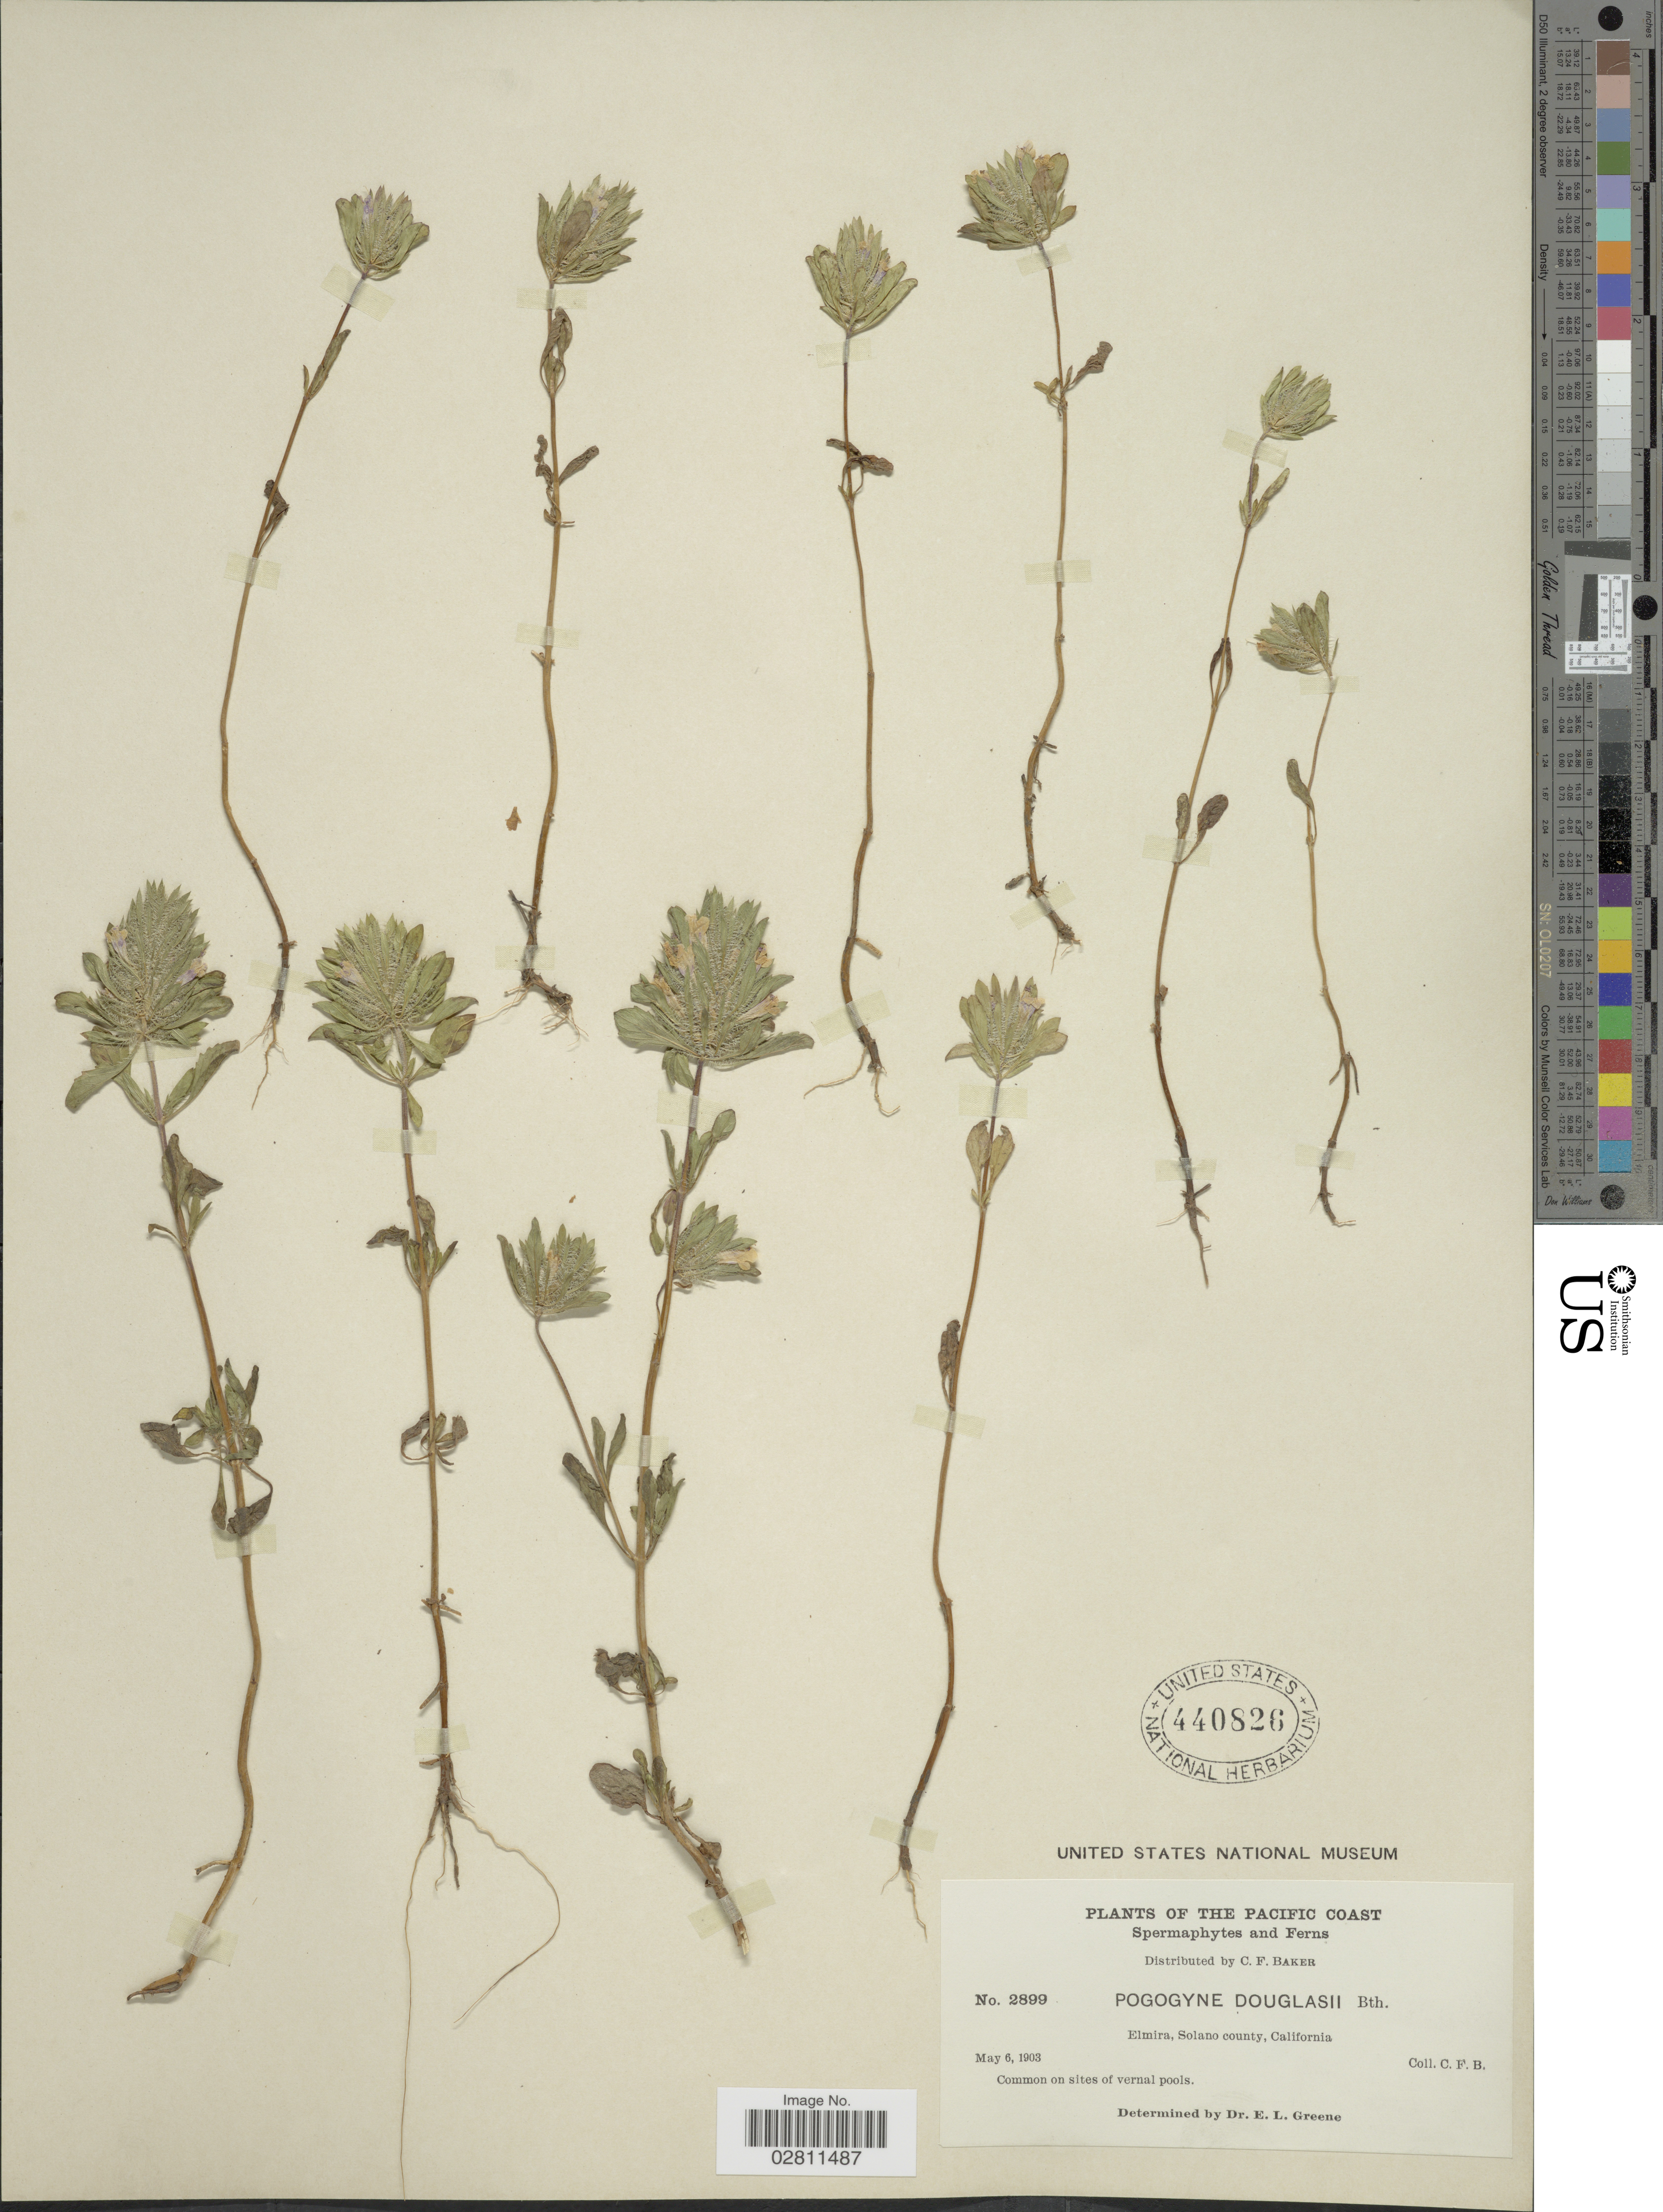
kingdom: Plantae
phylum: Tracheophyta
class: Magnoliopsida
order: Lamiales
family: Lamiaceae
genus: Pogogyne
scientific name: Pogogyne douglasii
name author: Benth.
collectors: C. F. Baker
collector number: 2899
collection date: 1903-05-06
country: United States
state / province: California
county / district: Solano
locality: Pacific Coast. Elmira, Solano county.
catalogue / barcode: US 440826